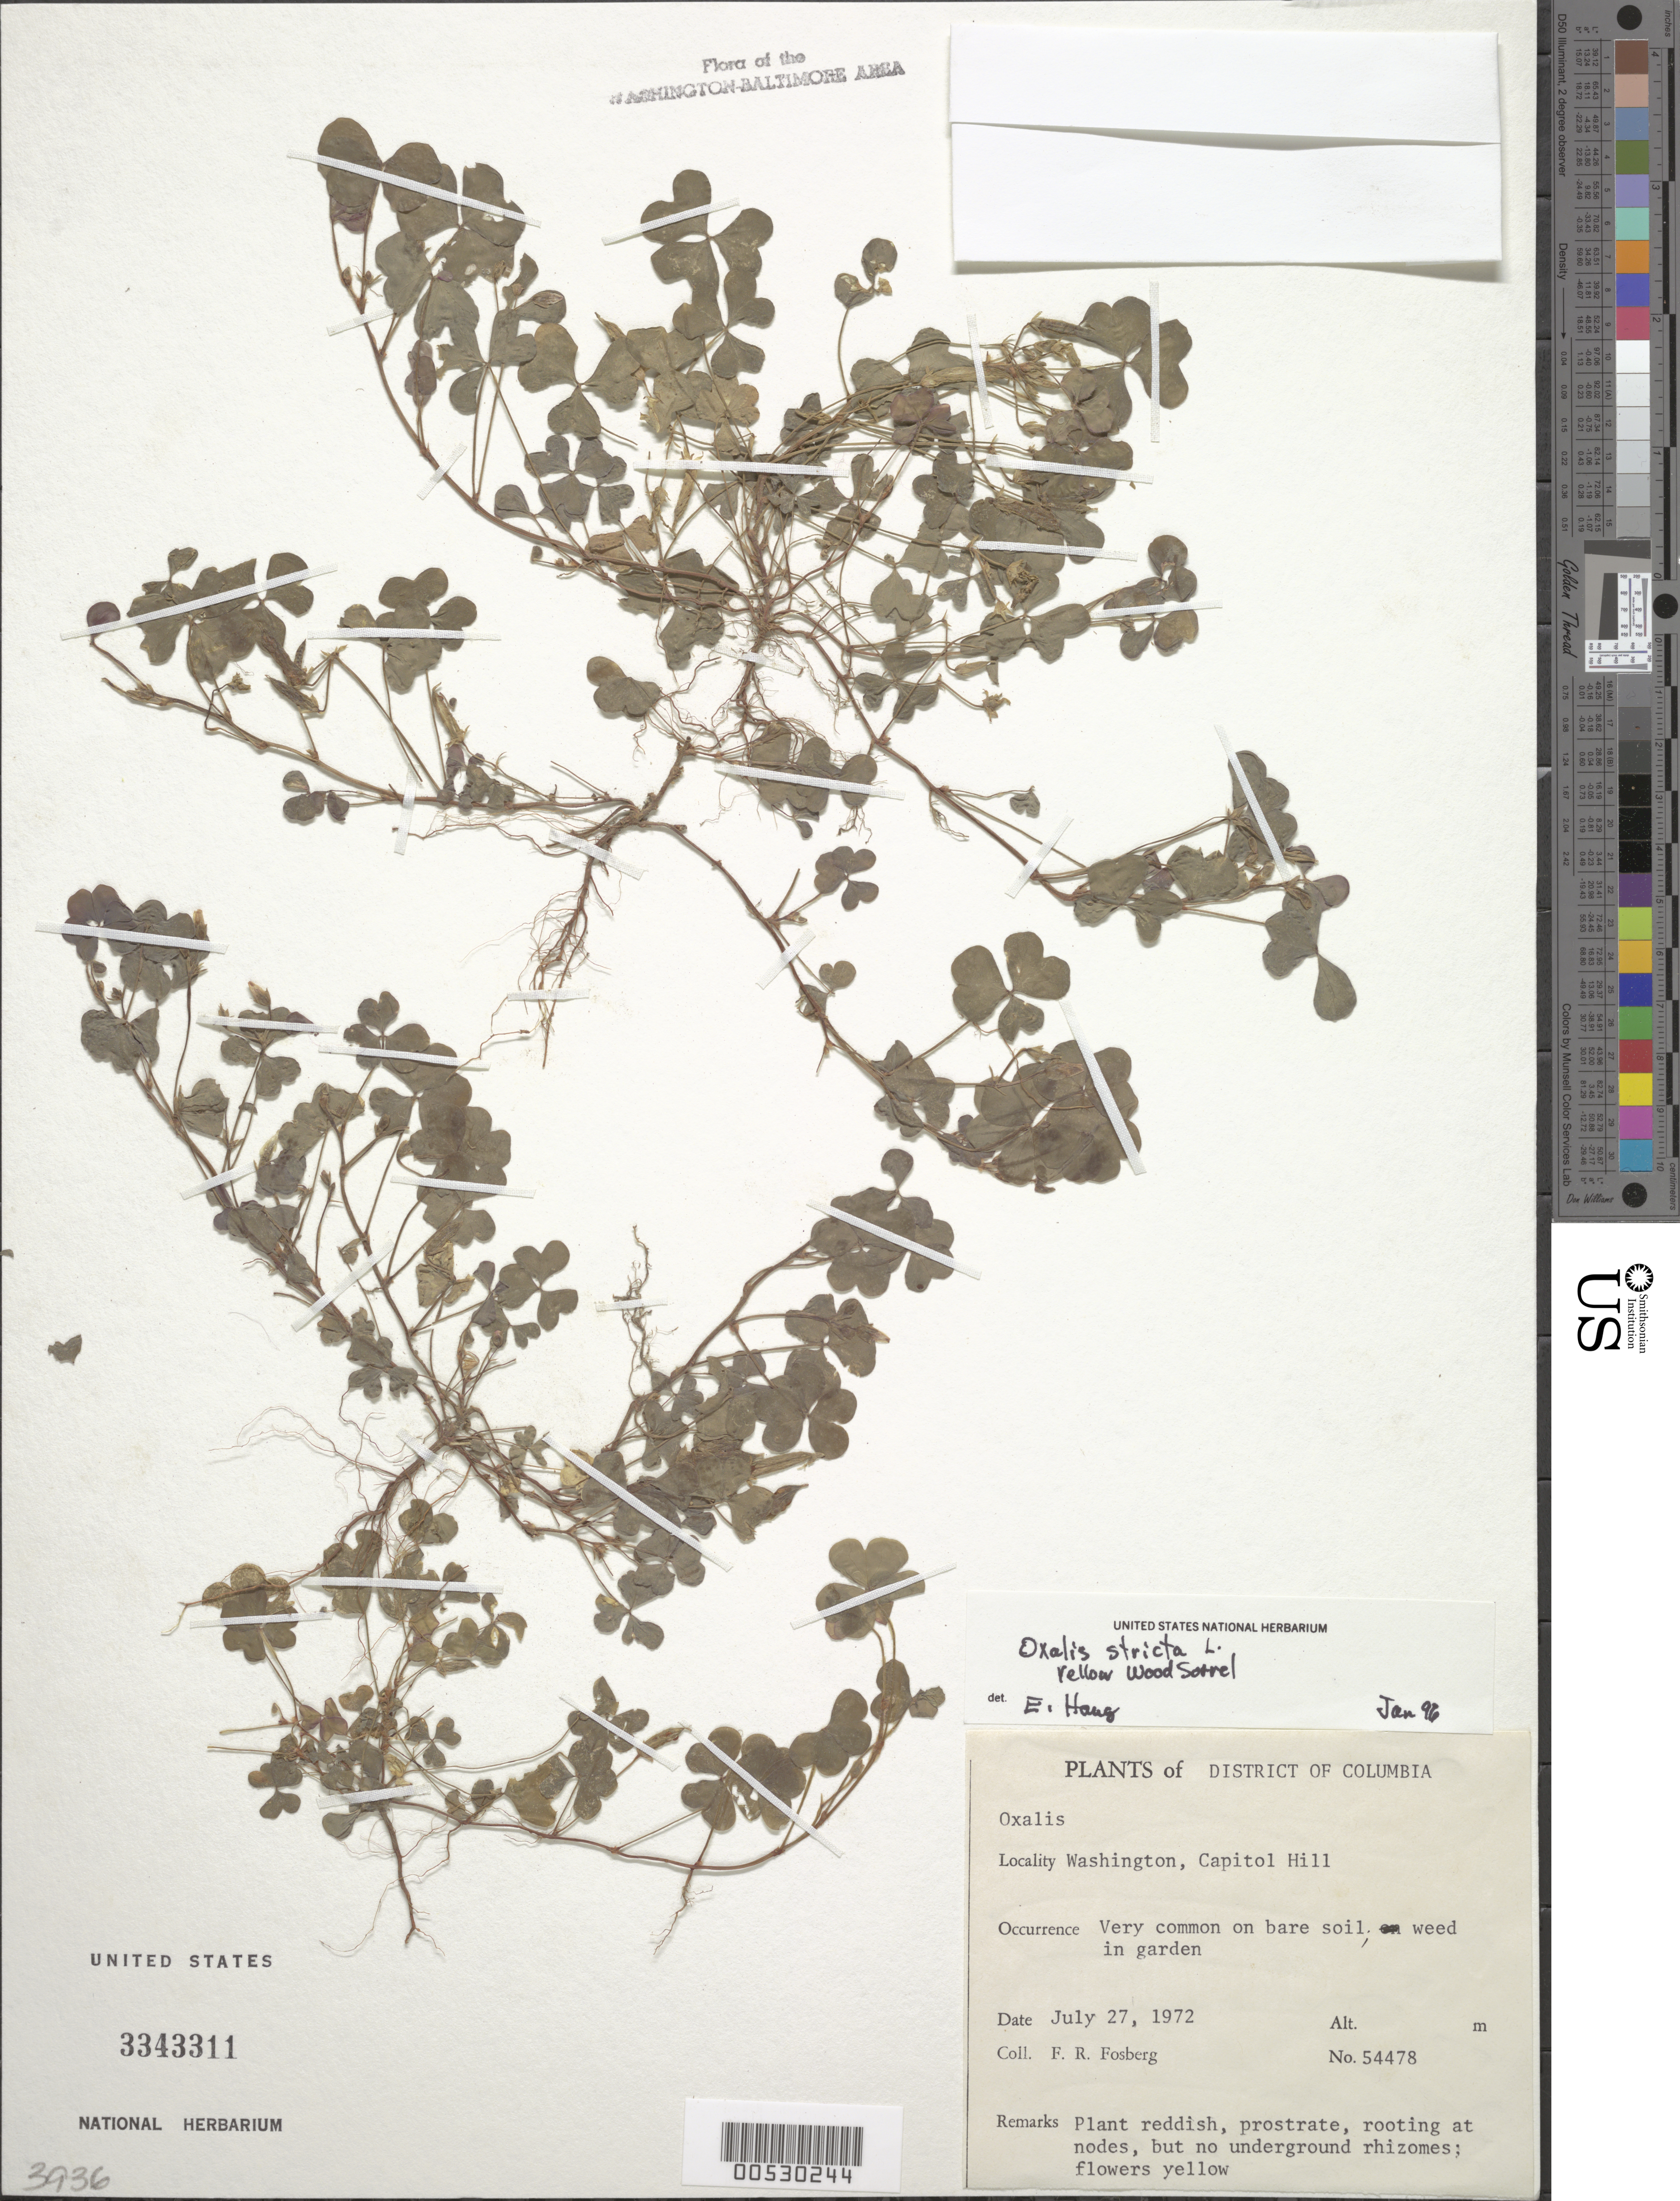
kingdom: Plantae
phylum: Tracheophyta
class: Magnoliopsida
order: Oxalidales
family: Oxalidaceae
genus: Oxalis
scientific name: Oxalis stricta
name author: L.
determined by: Haug, E., (UNITED STATES)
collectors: F. R. Fosberg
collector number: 54478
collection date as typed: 27 Jul 1972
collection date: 1972-07-27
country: United States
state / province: District of Columbia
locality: Washington DC, Capitol Hill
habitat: Weed in garden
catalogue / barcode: US 3343311